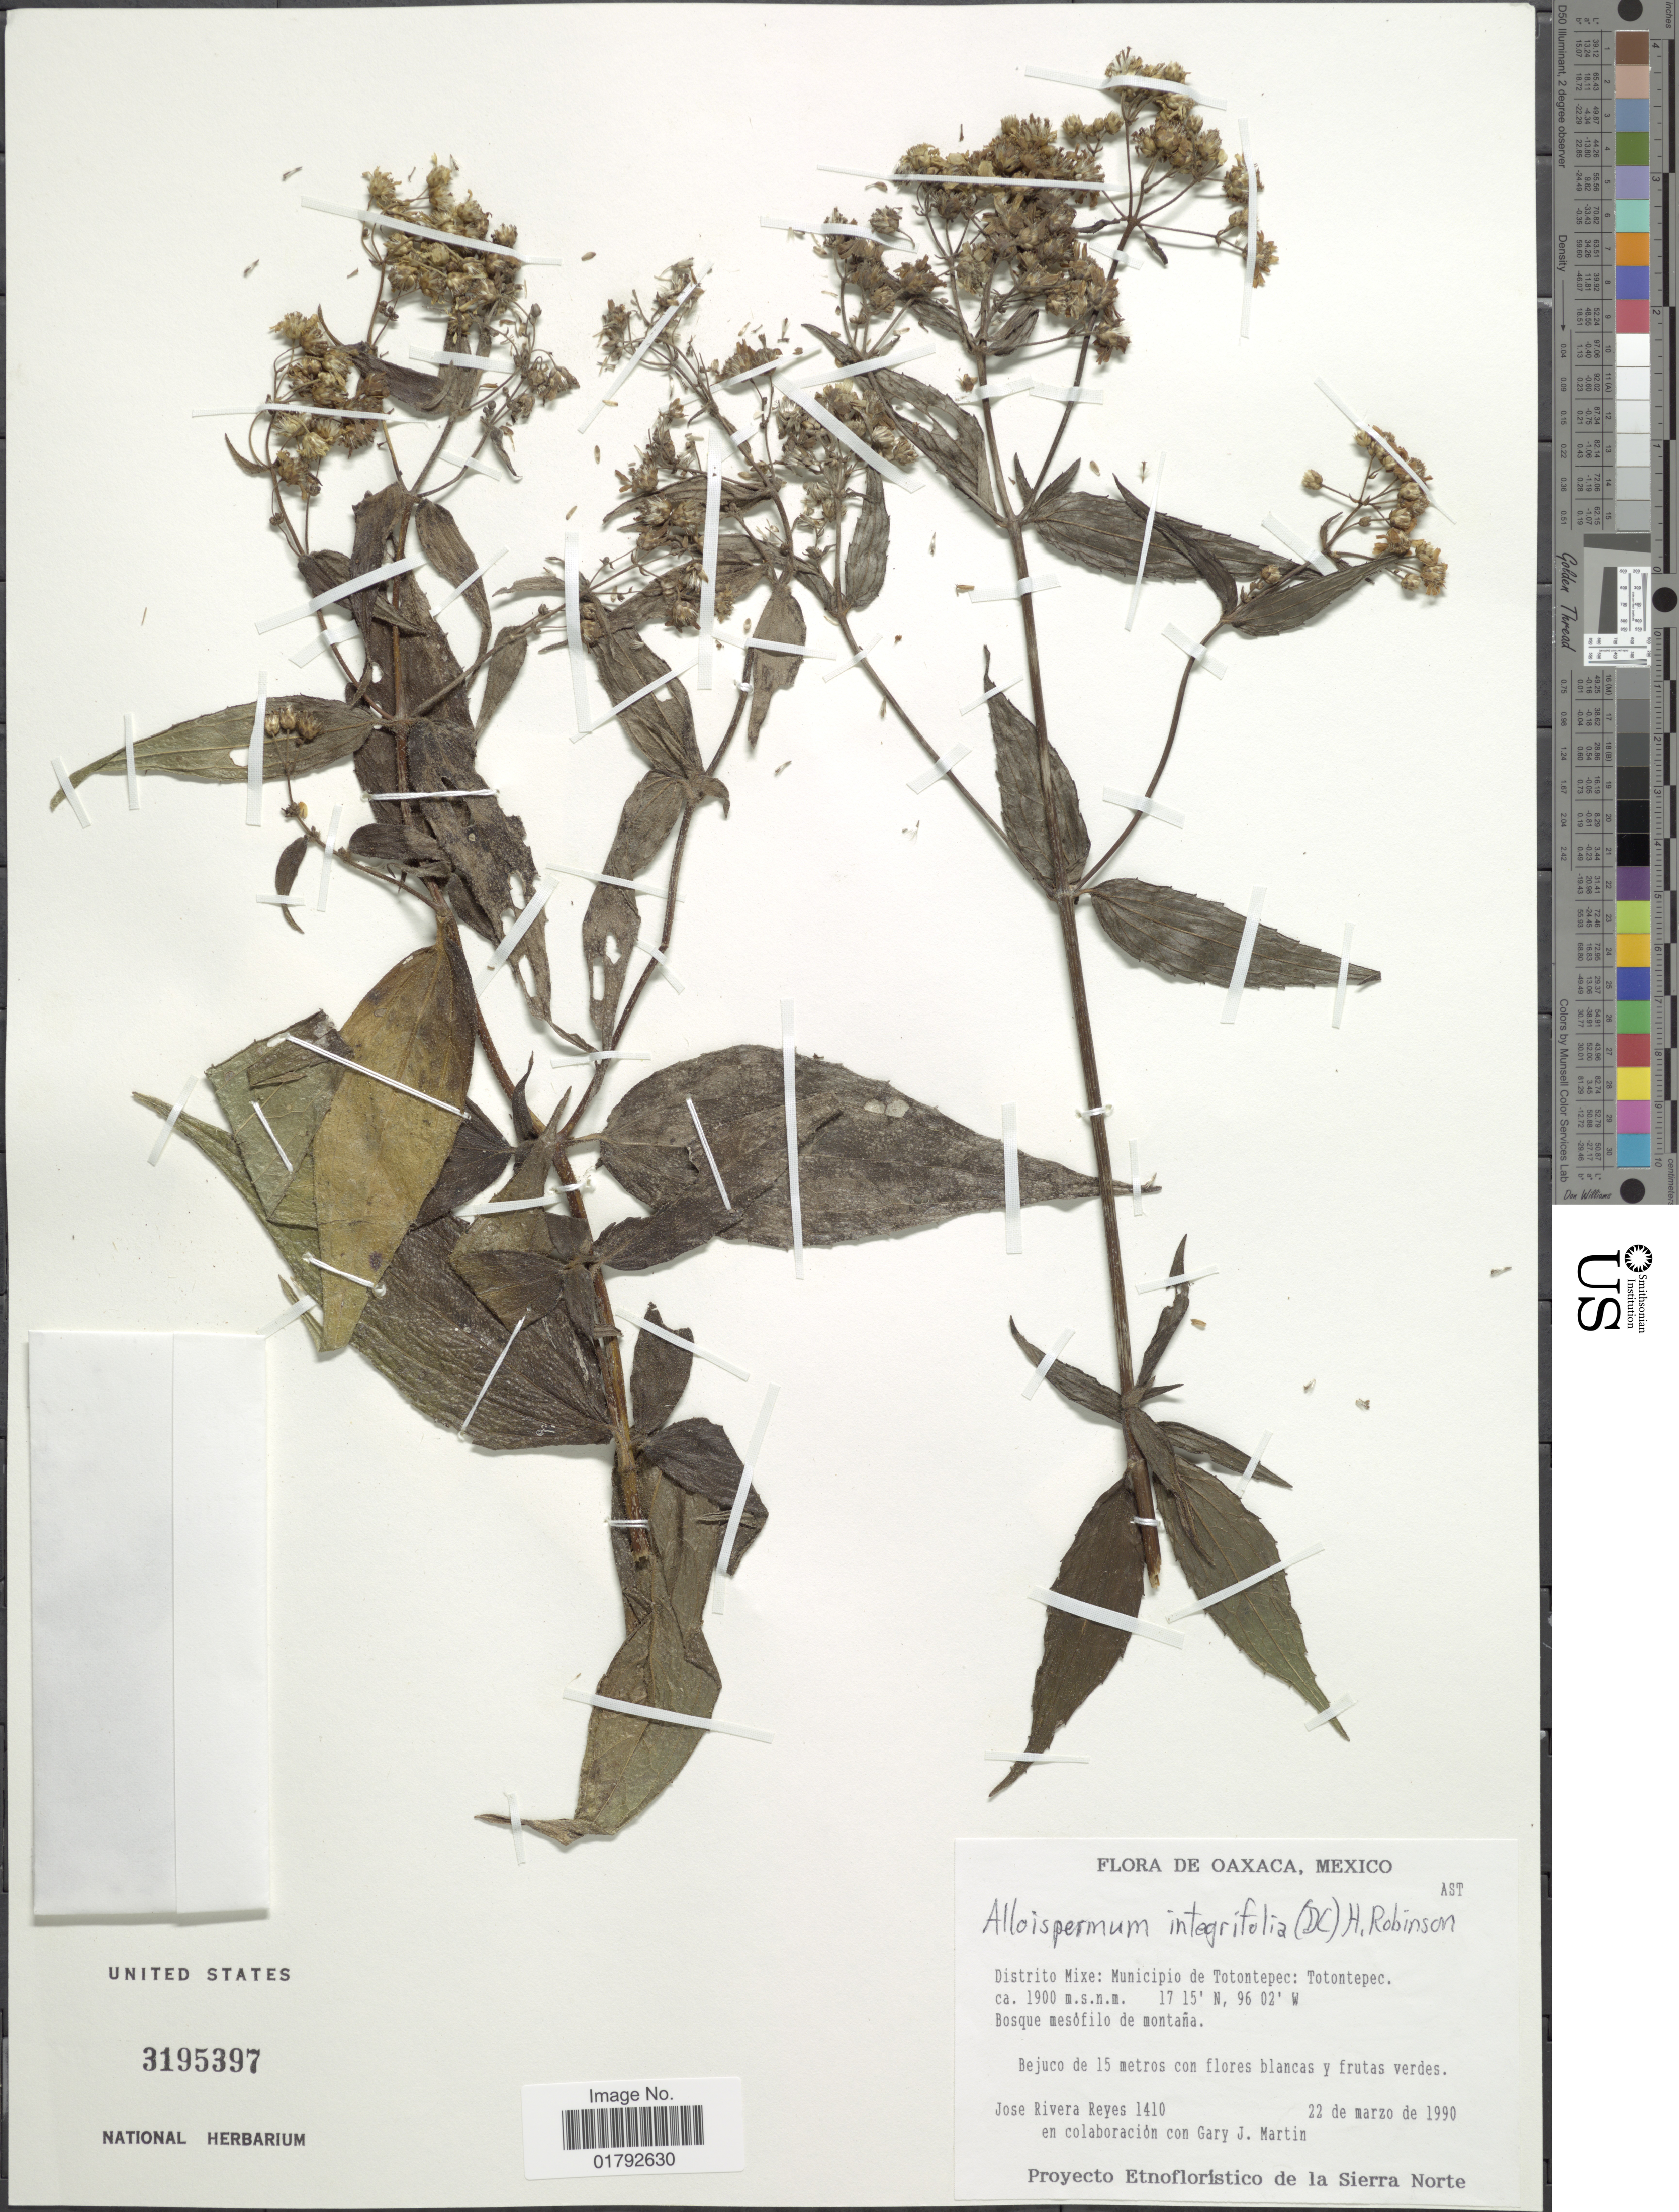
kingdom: Plantae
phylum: Tracheophyta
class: Magnoliopsida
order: Asterales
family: Asteraceae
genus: Alloispermum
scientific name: Alloispermum integrifolium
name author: (DC.) H. Rob.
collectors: J. Reyes & G. J. Martin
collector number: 1410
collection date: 1990-03-22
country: Mexico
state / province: Oaxaca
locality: Oaxaca, Mexico. Distrito Mixe: Municpio de Totontepec: Totontepec.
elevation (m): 1900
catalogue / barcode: US 3195397